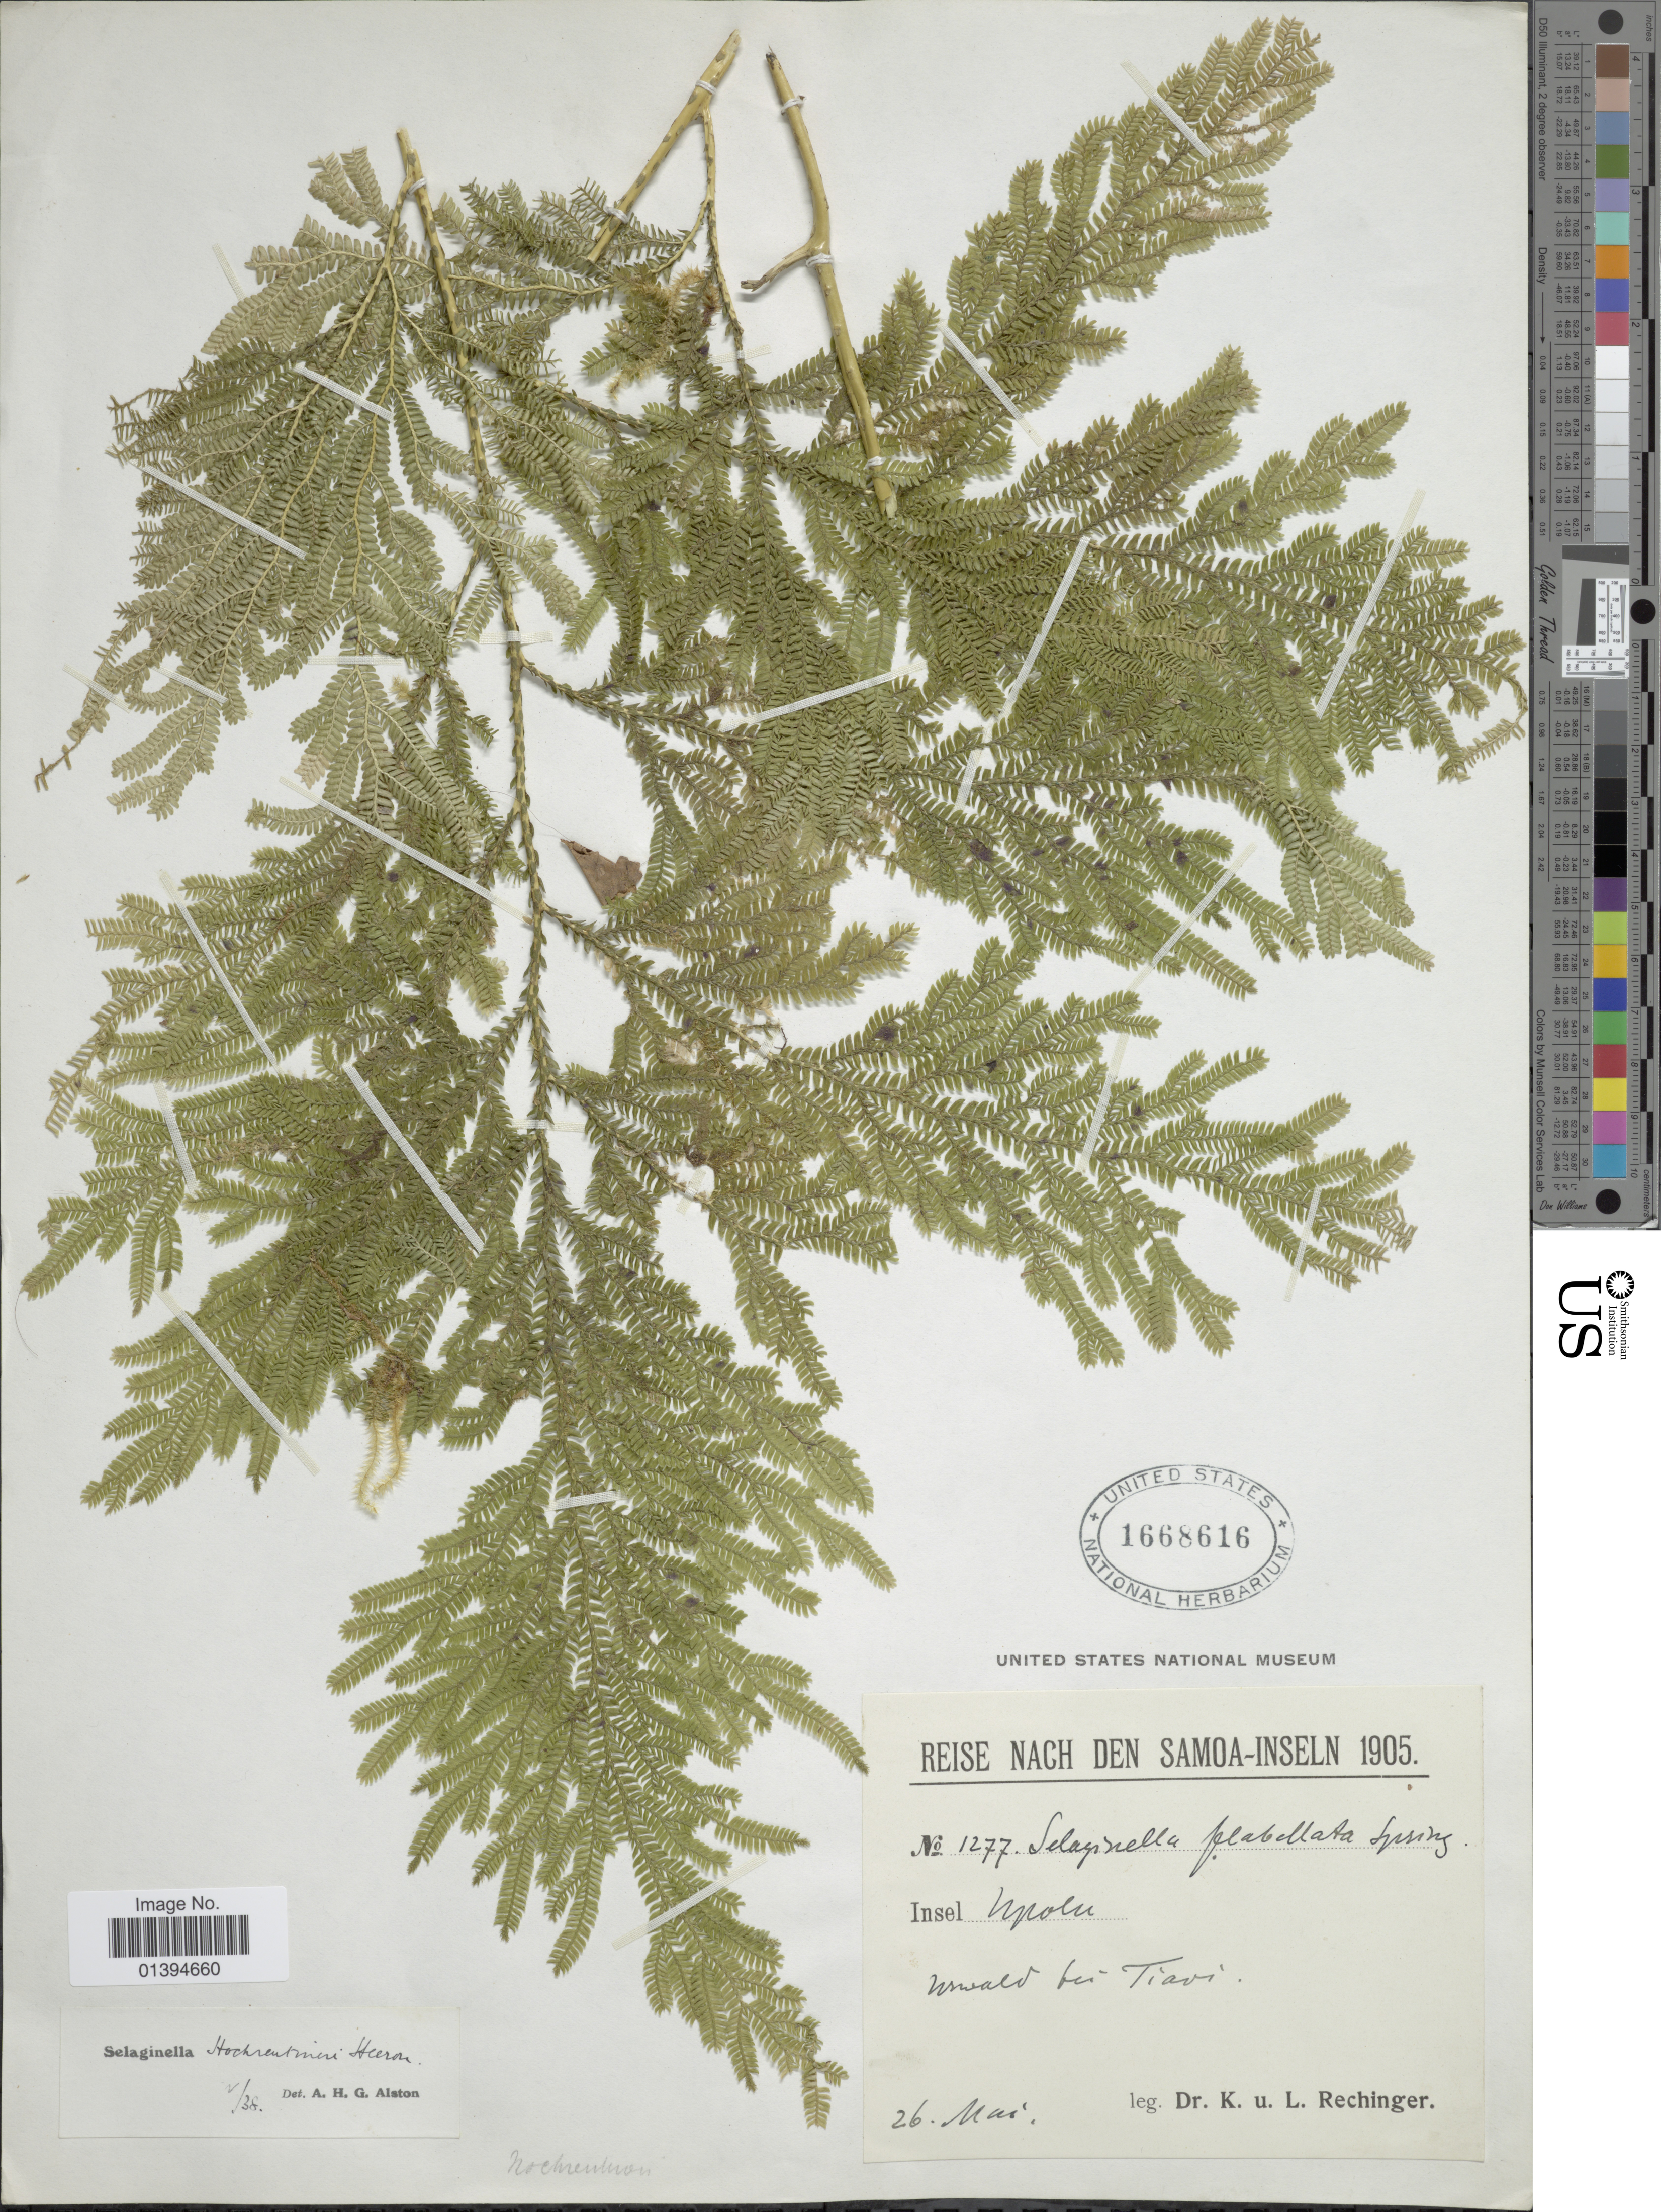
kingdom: Plantae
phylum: Tracheophyta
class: Lycopodiopsida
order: Selaginellales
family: Selaginellaceae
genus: Selaginella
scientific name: Selaginella hochreutineri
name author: Hieron.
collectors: K. Rechinger & L. Rechinger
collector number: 1277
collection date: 1905-05-26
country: Samoa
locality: Upolu, unwald bei Tiavi [interpreted]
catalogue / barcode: US 1668616